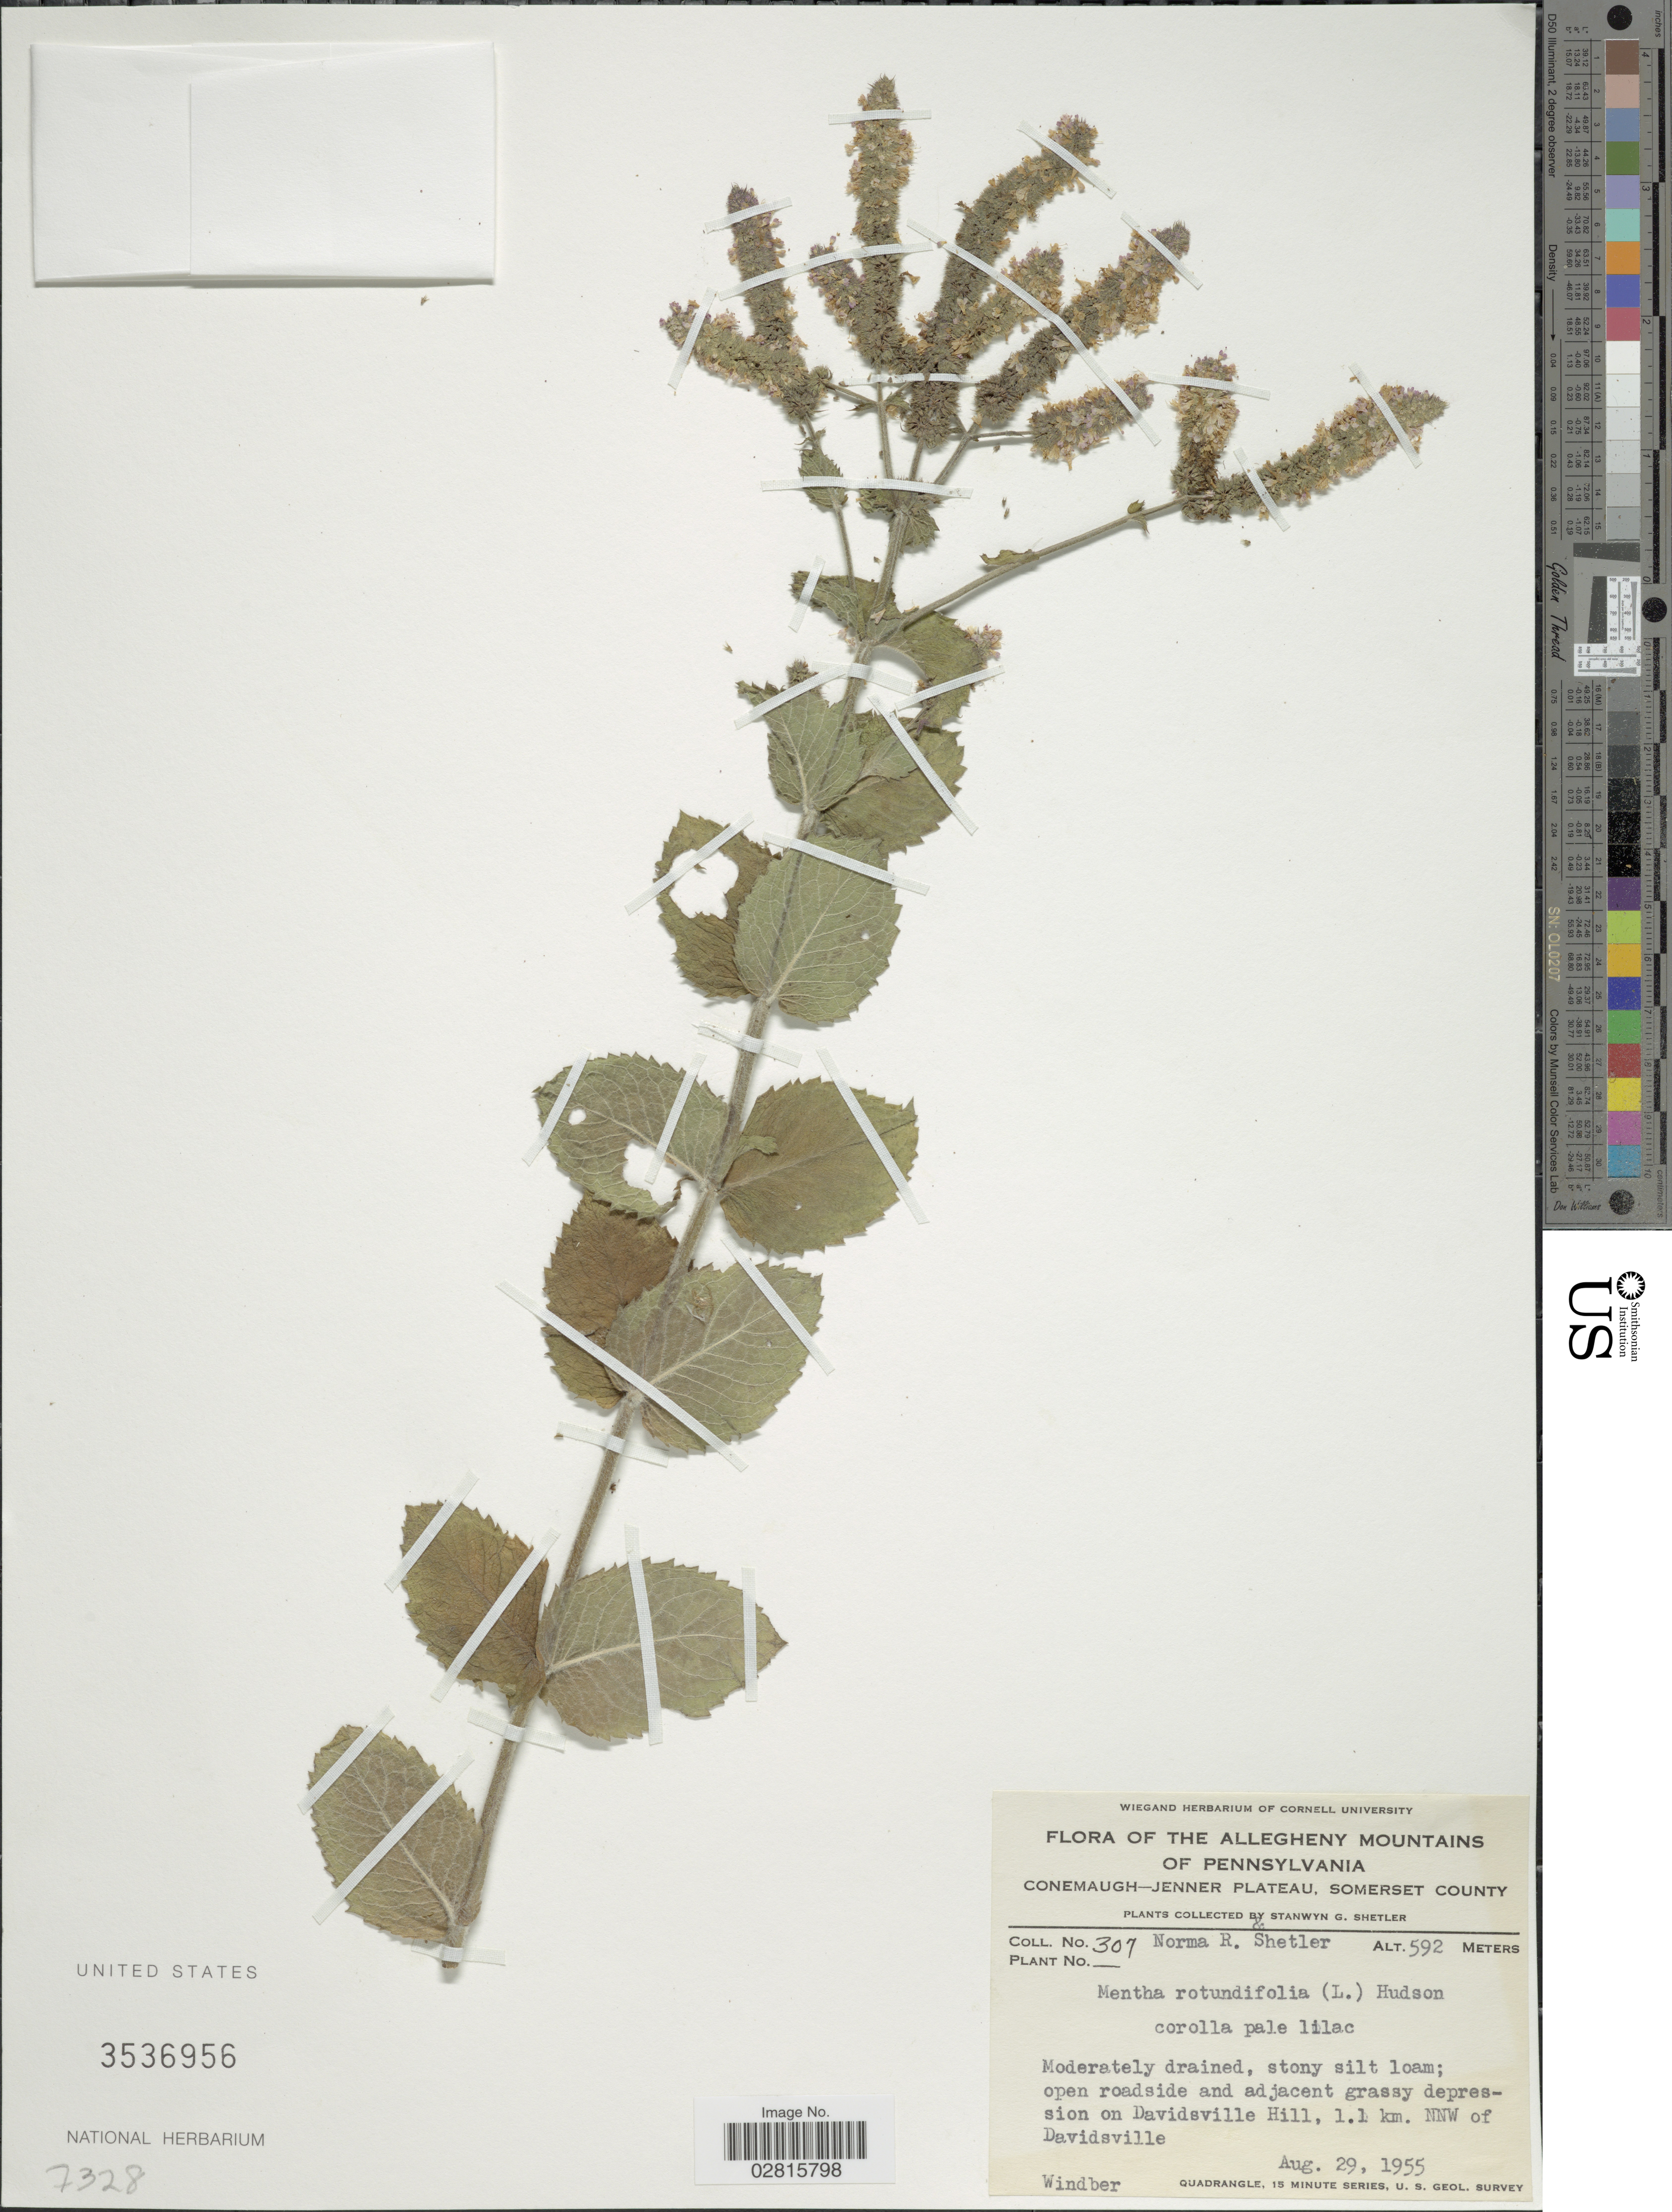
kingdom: Plantae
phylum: Tracheophyta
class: Magnoliopsida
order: Lamiales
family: Lamiaceae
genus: Mentha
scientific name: Mentha rotundifolia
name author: (L.) Huds.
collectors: S. Shetler & N. Shetler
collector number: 307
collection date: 1955-08-29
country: United States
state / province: Pennsylvania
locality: The Allegheny Mountains of Pennsylvania, Conemaugh-Jenner Plateau, Somerset County, Davidsville Hill, 1.1 km. NNW of Davidsville, Windber.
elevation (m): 592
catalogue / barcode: US 3536956